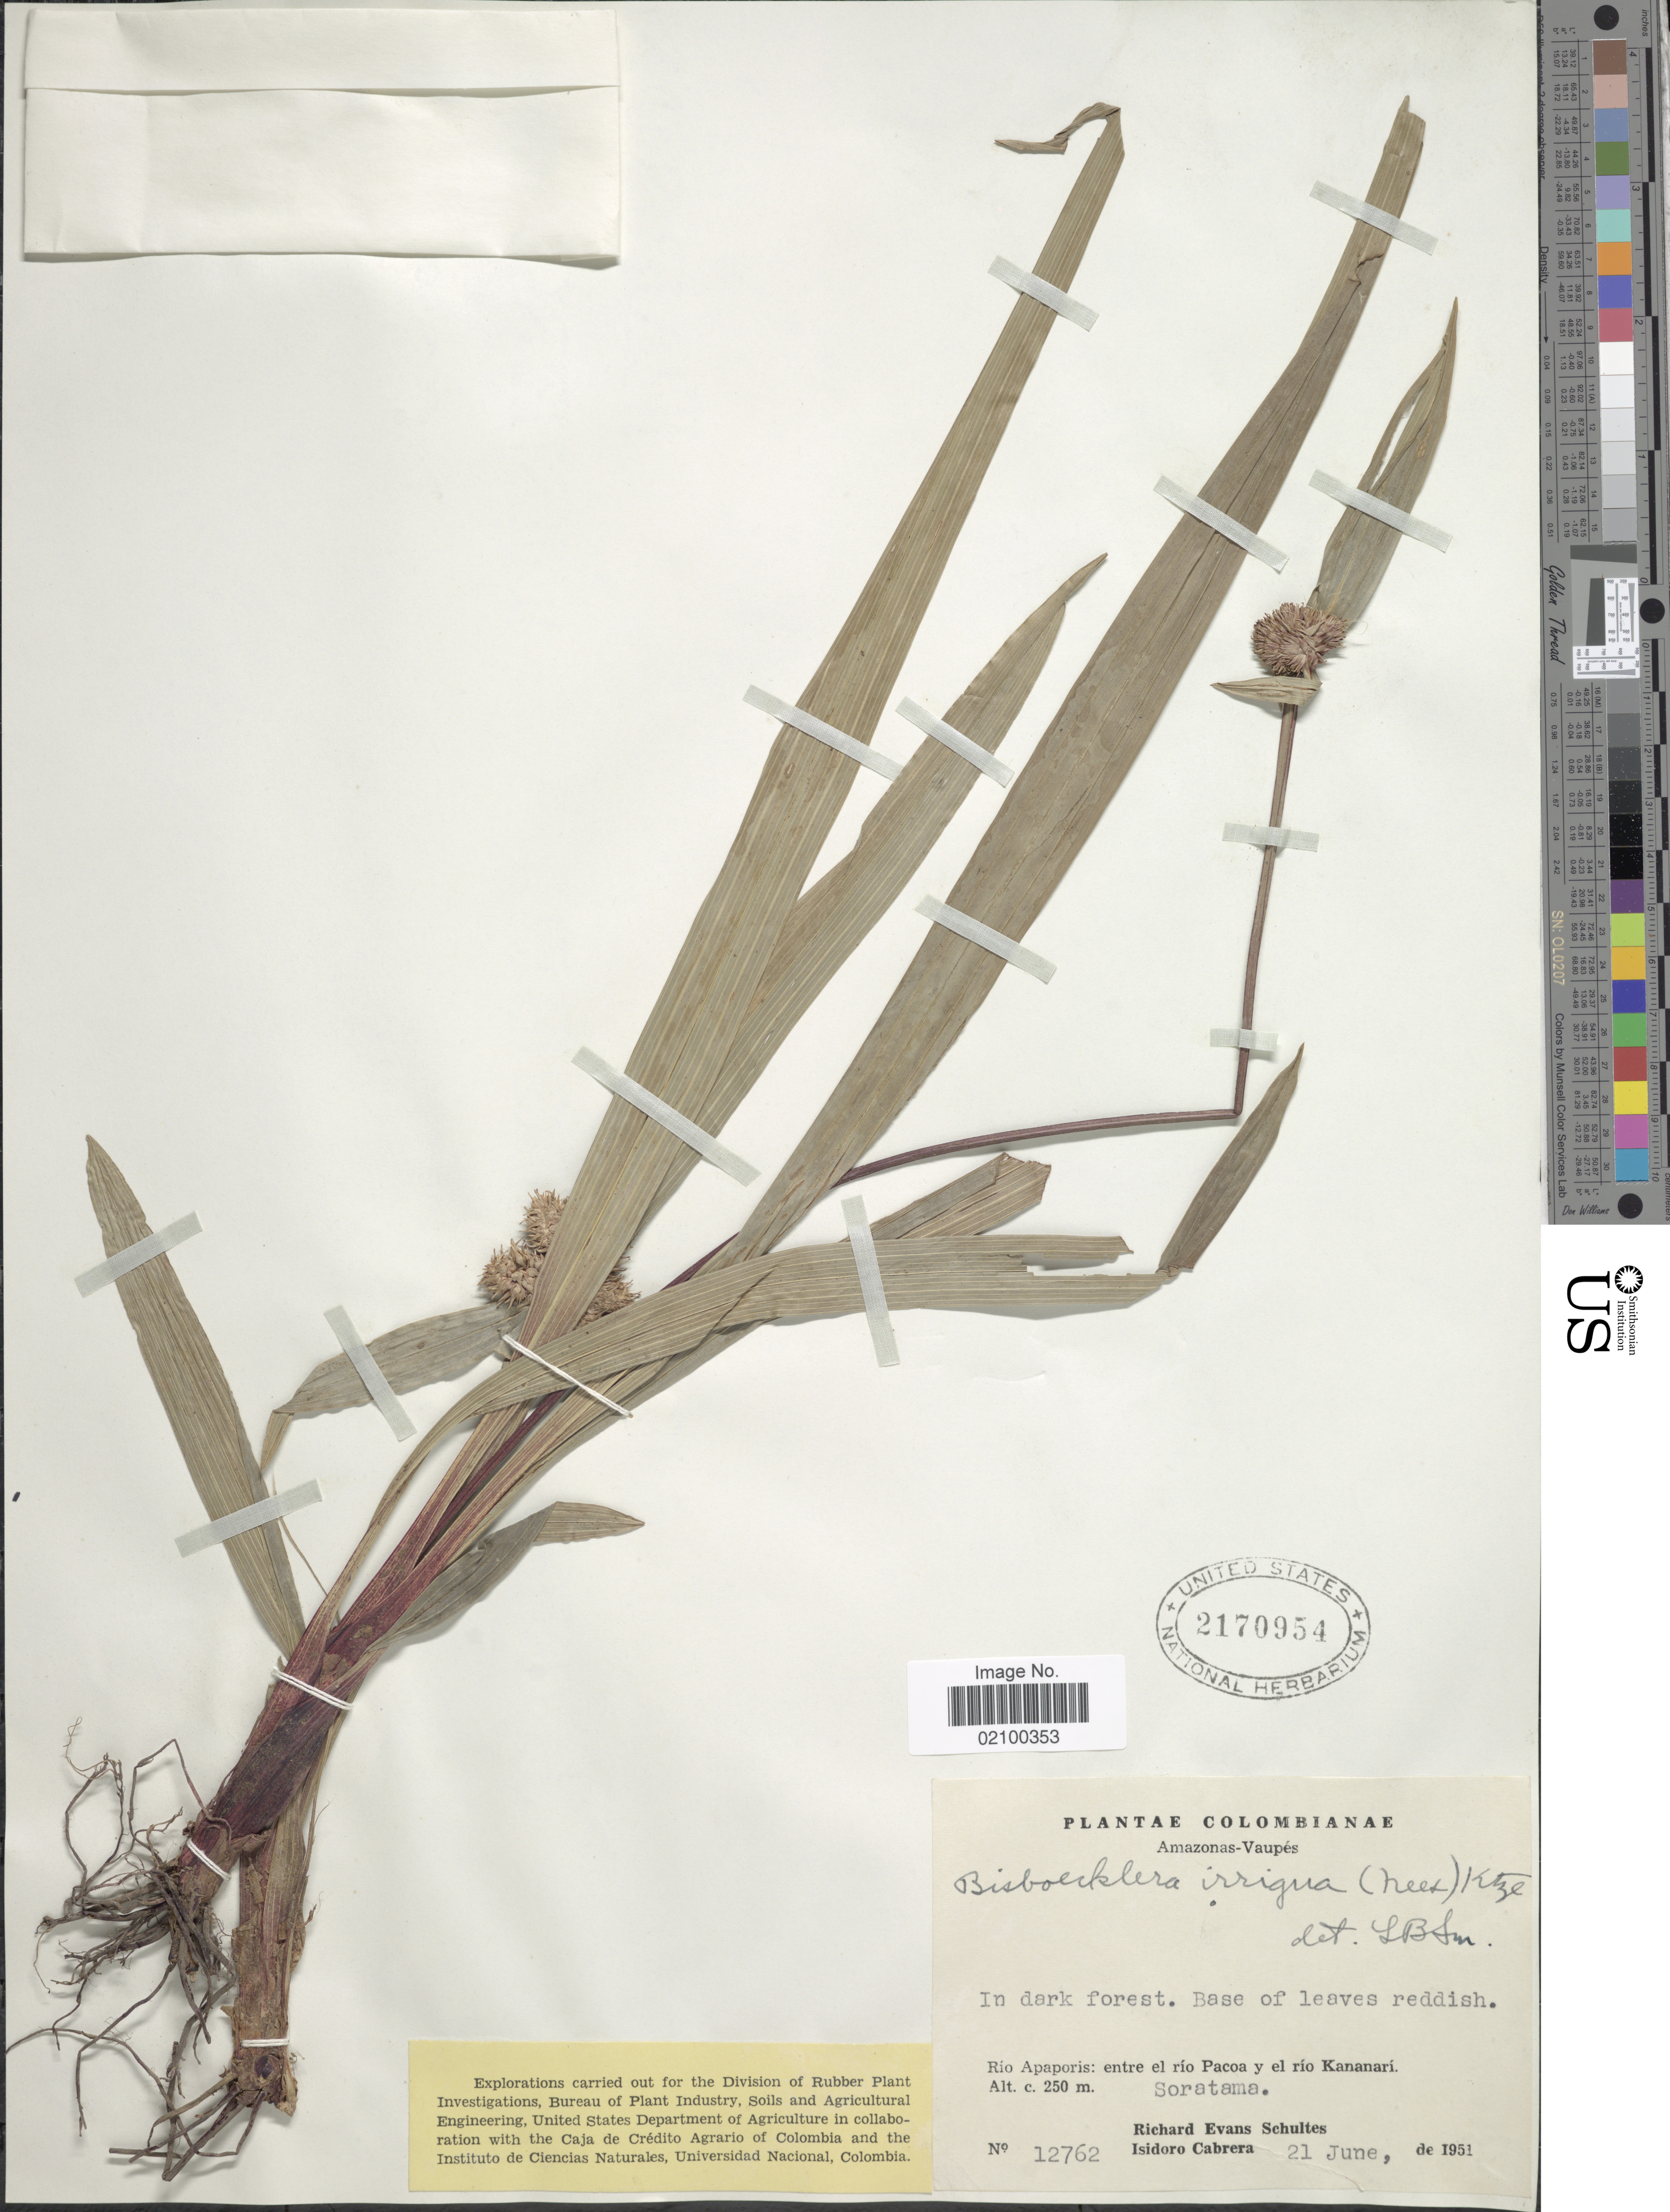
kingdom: Plantae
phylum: Tracheophyta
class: Liliopsida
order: Poales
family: Cyperaceae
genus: Bisboeckelera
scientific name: Bisboeckelera irrigua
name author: (Nees) Kuntze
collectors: R. E. Schultes & I. Cabrera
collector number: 12762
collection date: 1951-06-21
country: Colombia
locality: Amazonas - Vaupes. Rio Apaporis; entre el rio Pacoa y el Rio Kananari, Soratama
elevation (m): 250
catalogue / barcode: US 2170954